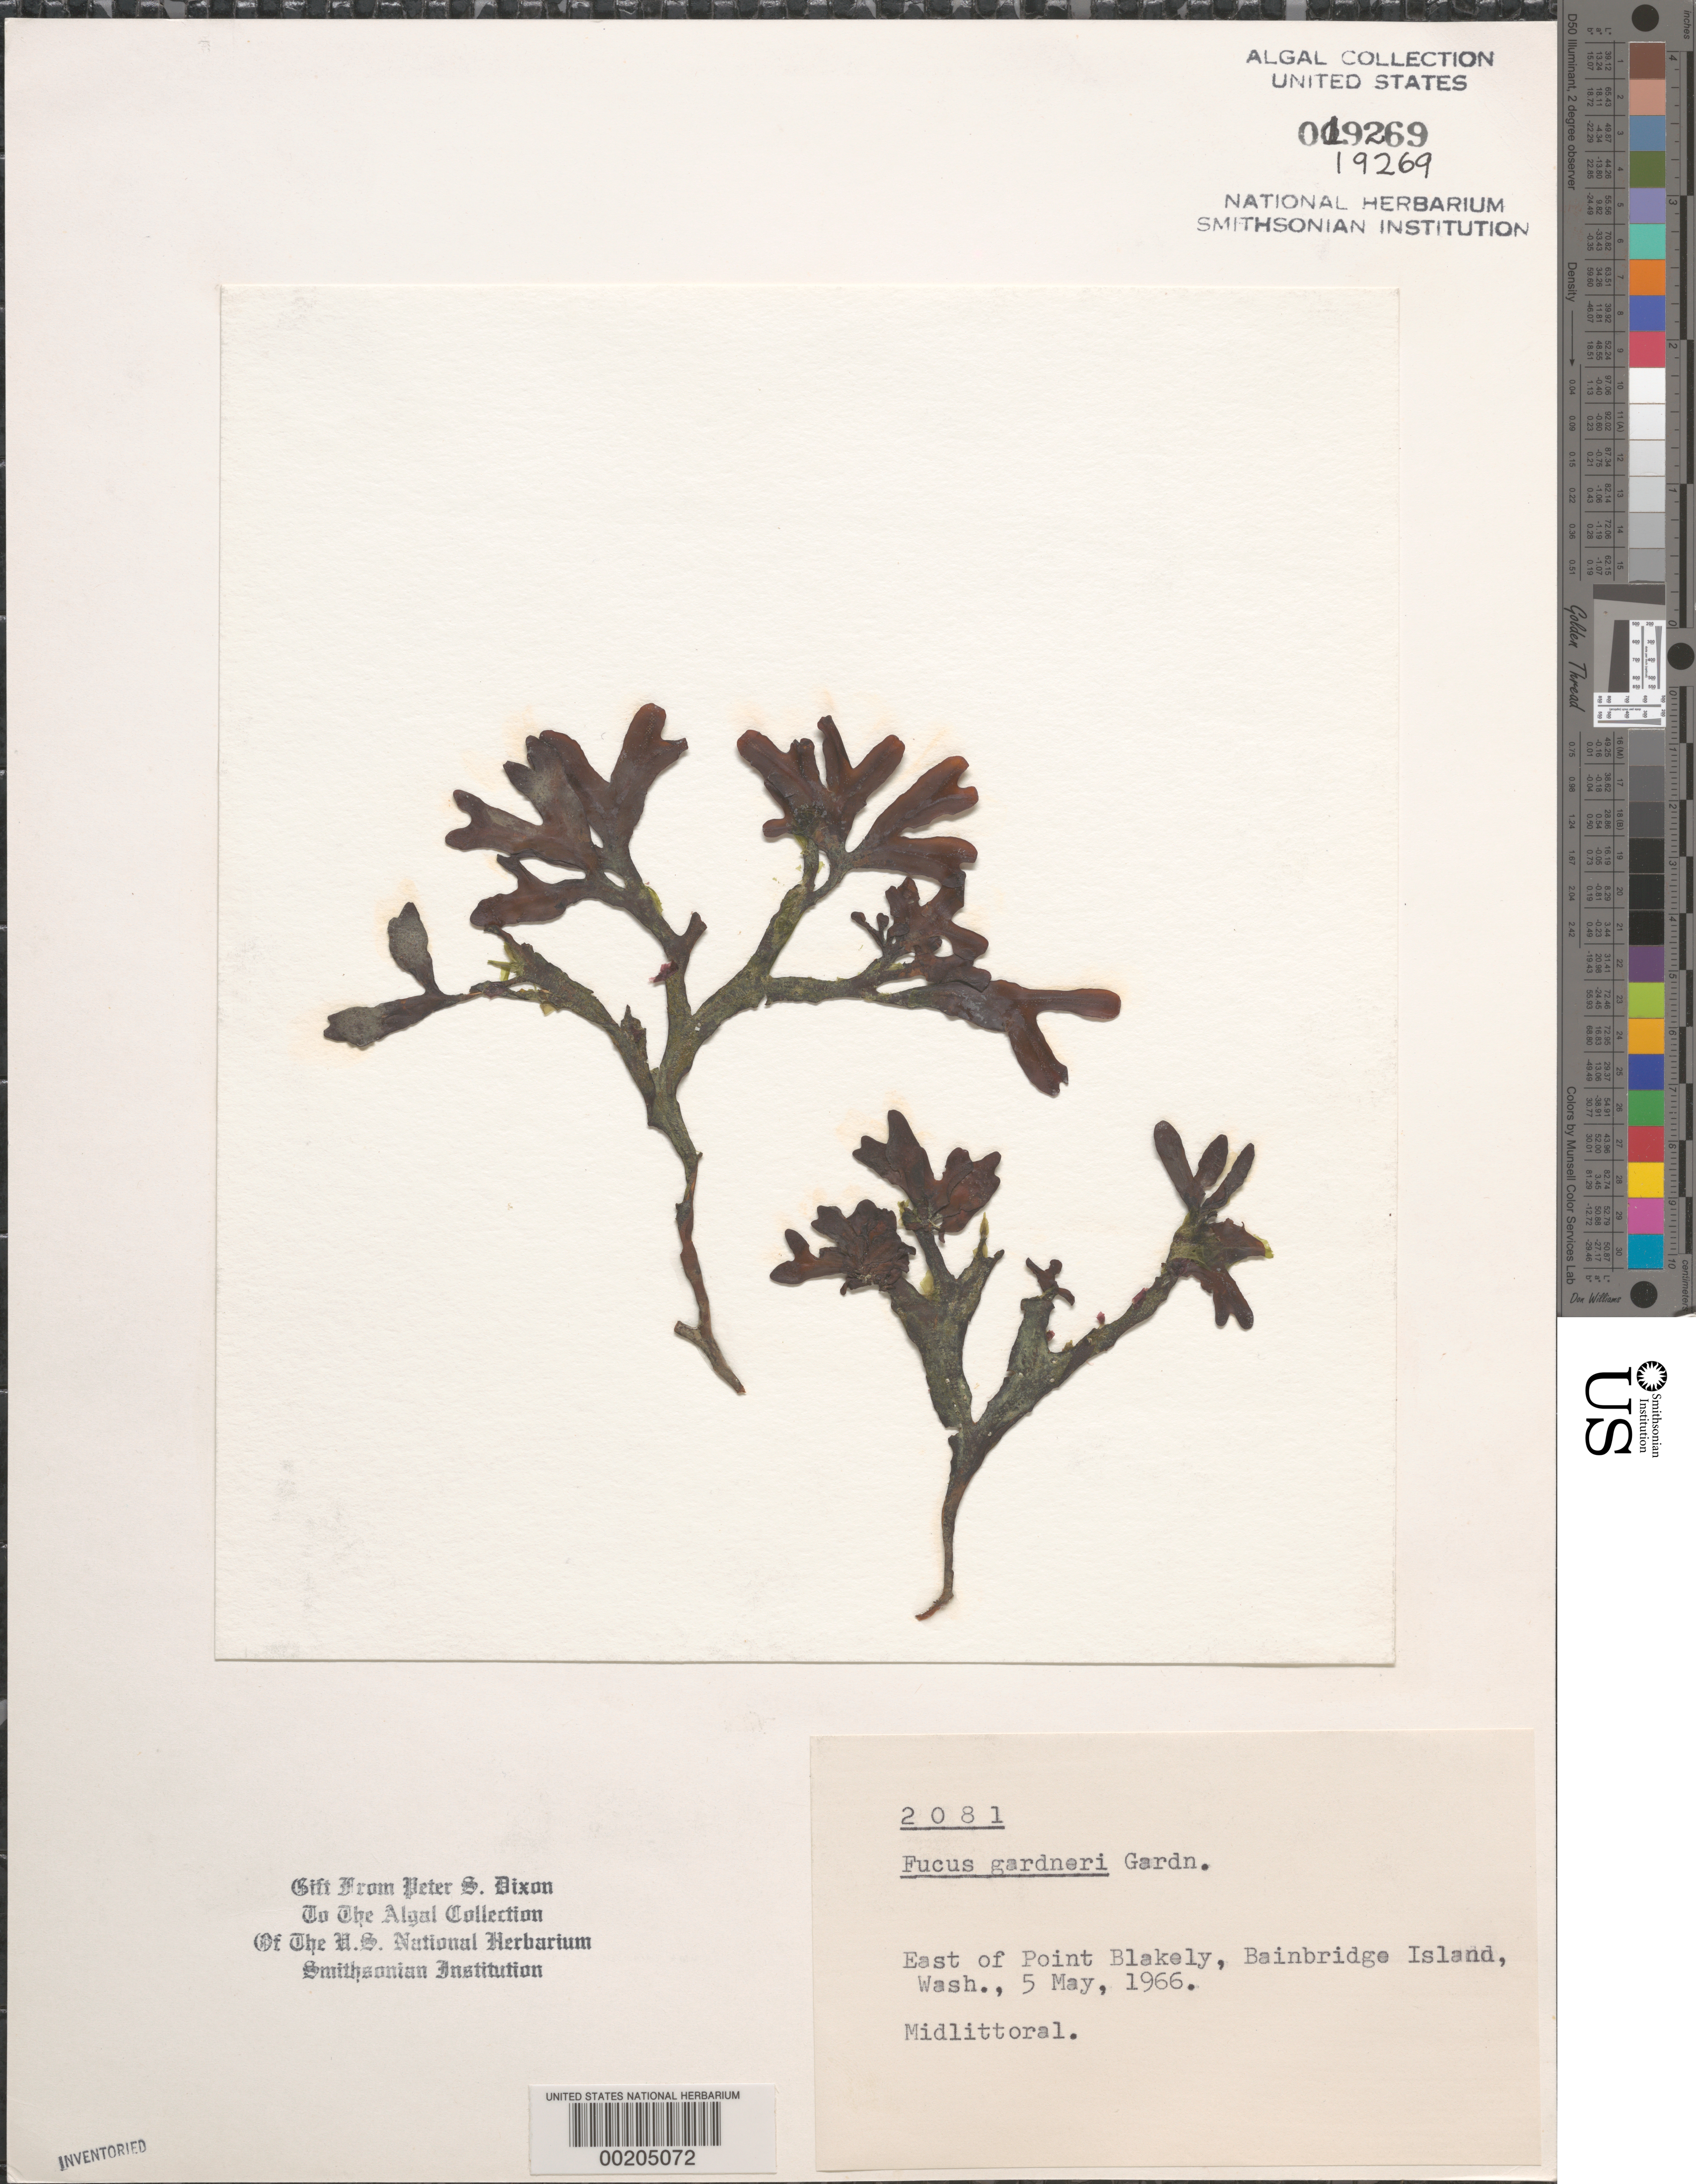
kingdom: Chromista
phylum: Ochrophyta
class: Phaeophyceae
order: Fucales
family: Fucaceae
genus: Fucus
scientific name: Fucus distichus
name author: L.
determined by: Algae name updating Project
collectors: P. S. Dixon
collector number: PSD 2081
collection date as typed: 05 May 1966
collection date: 1966-05-05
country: United States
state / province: Washington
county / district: Kitsap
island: Bainbridge Island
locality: East of Point Blakely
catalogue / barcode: US 19269